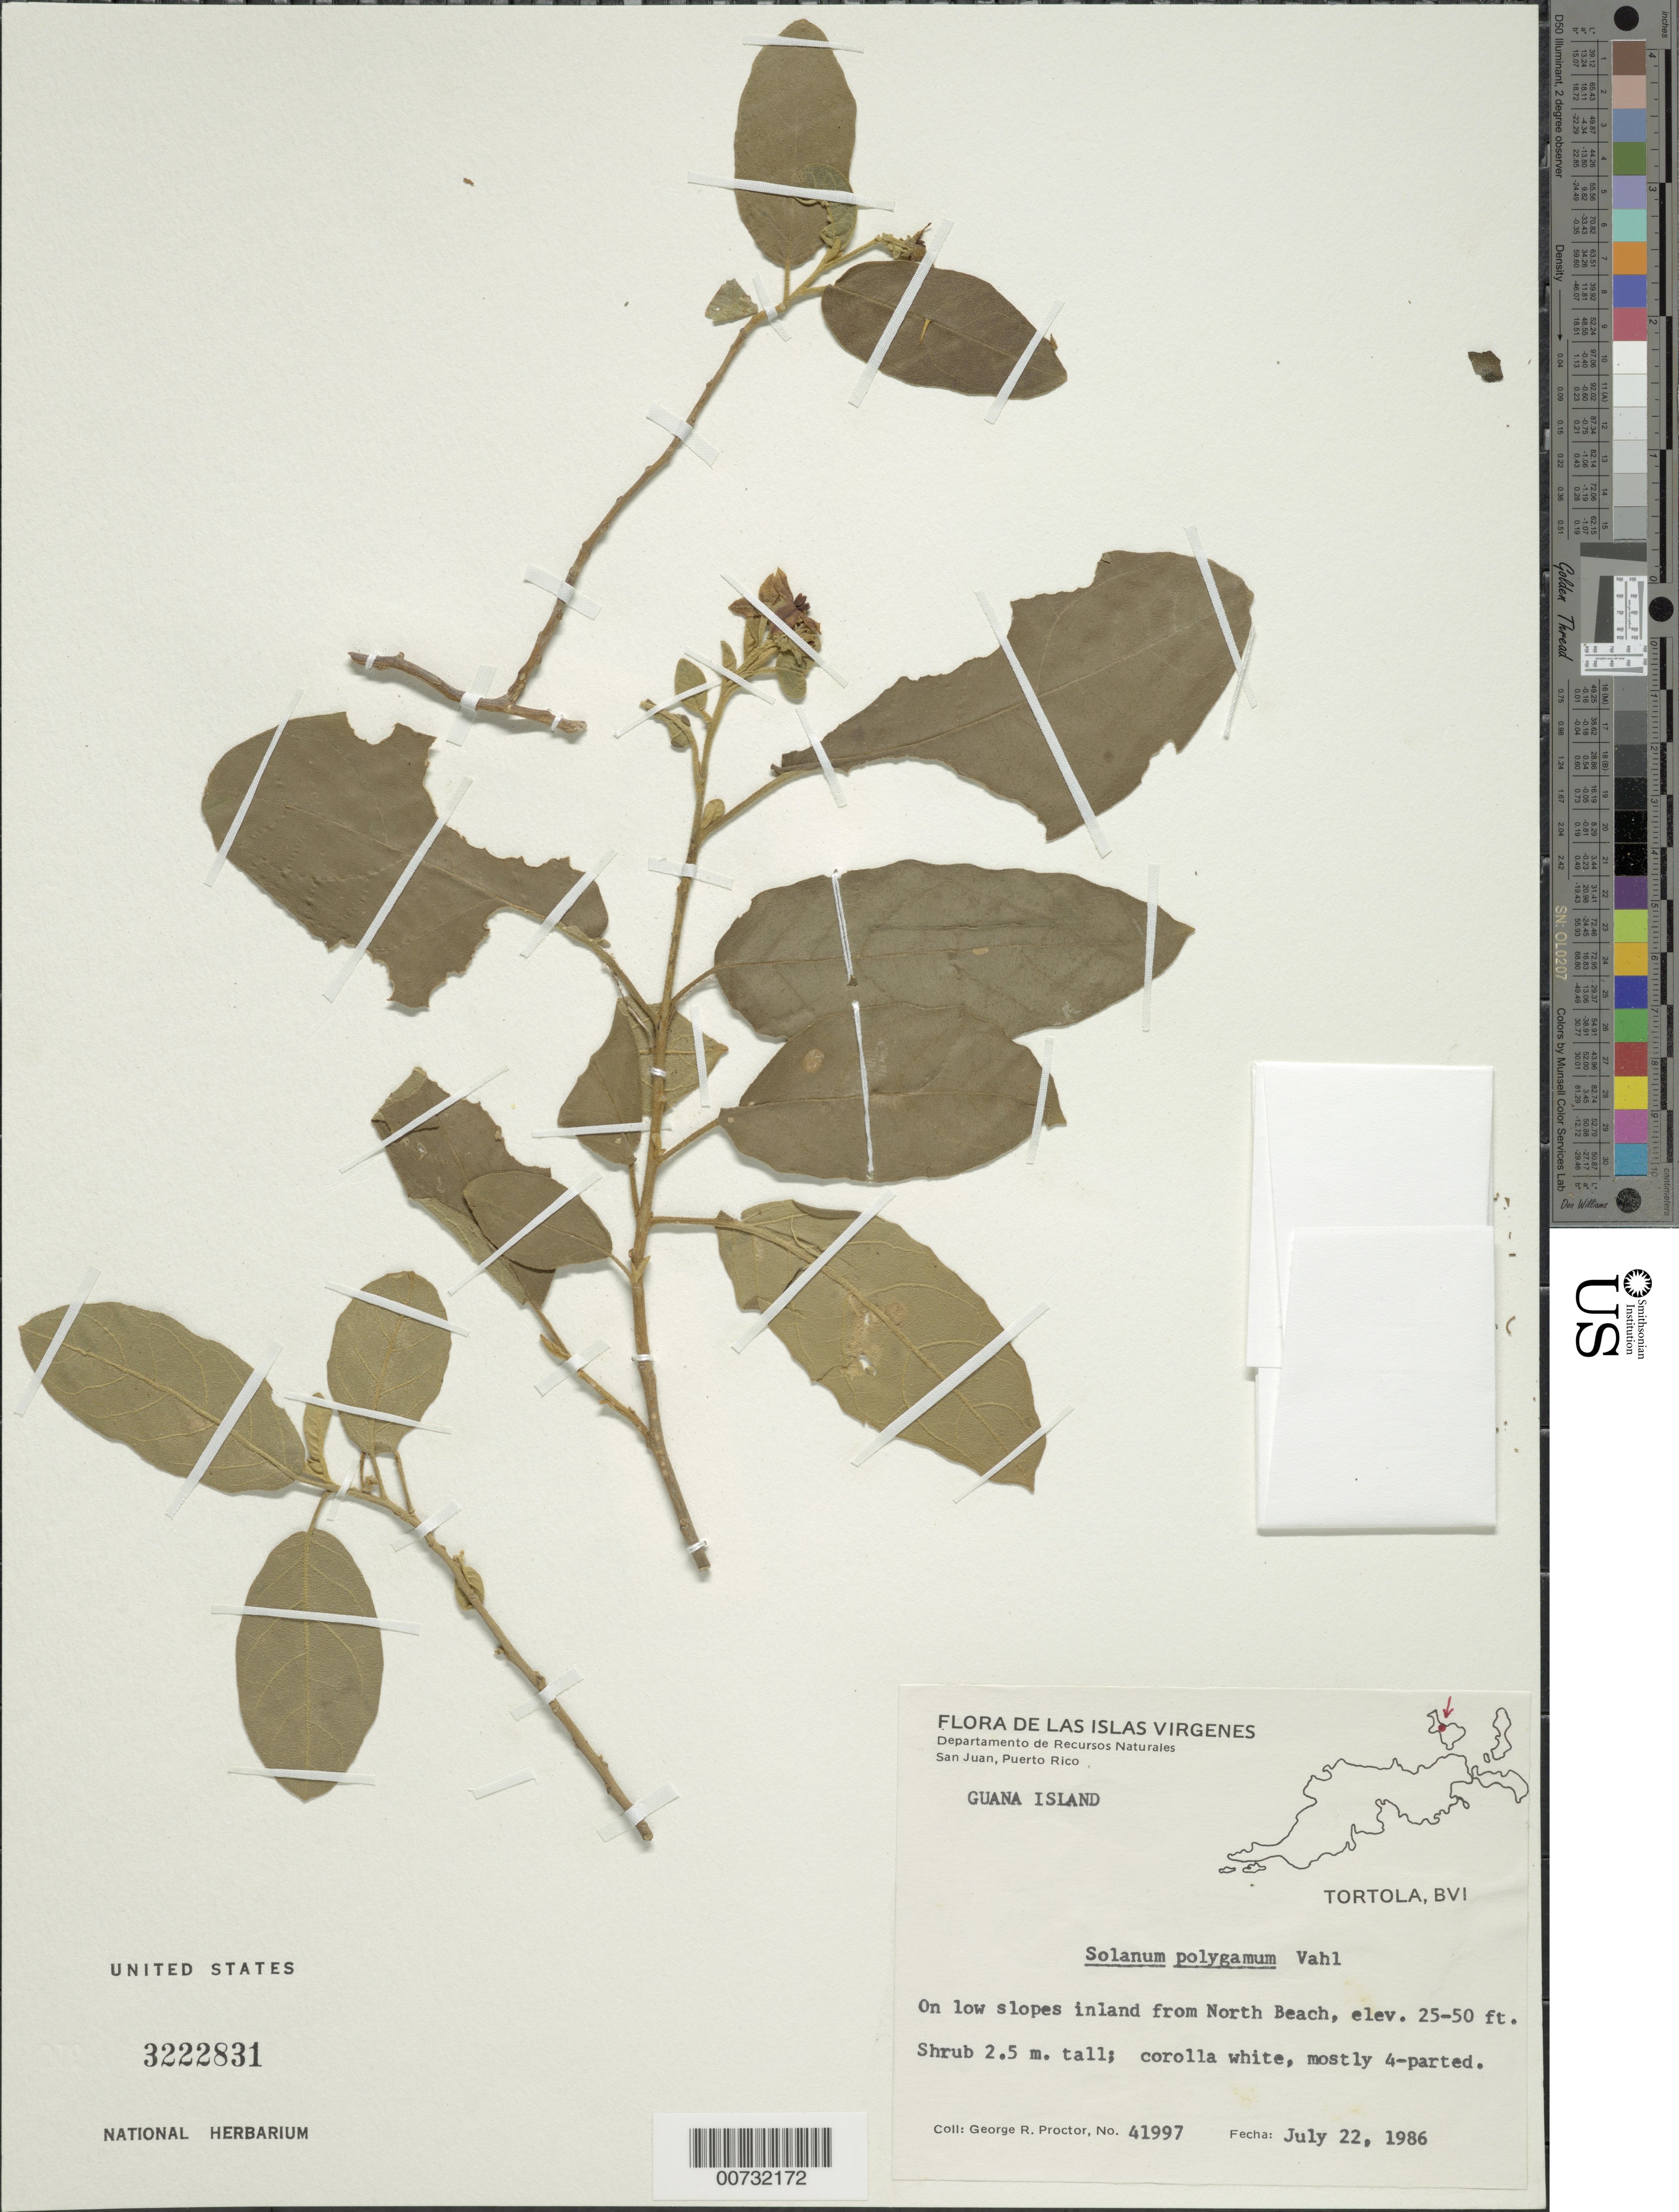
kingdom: Plantae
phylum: Tracheophyta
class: Magnoliopsida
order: Solanales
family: Solanaceae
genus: Solanum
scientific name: Solanum polygamum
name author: Vahl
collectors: G. R. Proctor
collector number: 41997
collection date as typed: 22 Jul 1986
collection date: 1986-07-22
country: British Virgin Islands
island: Guana Island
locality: Guana Is., on low slopes inland from North Beach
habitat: On low slopes inland from North Beach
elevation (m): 8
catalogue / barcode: US 3222831